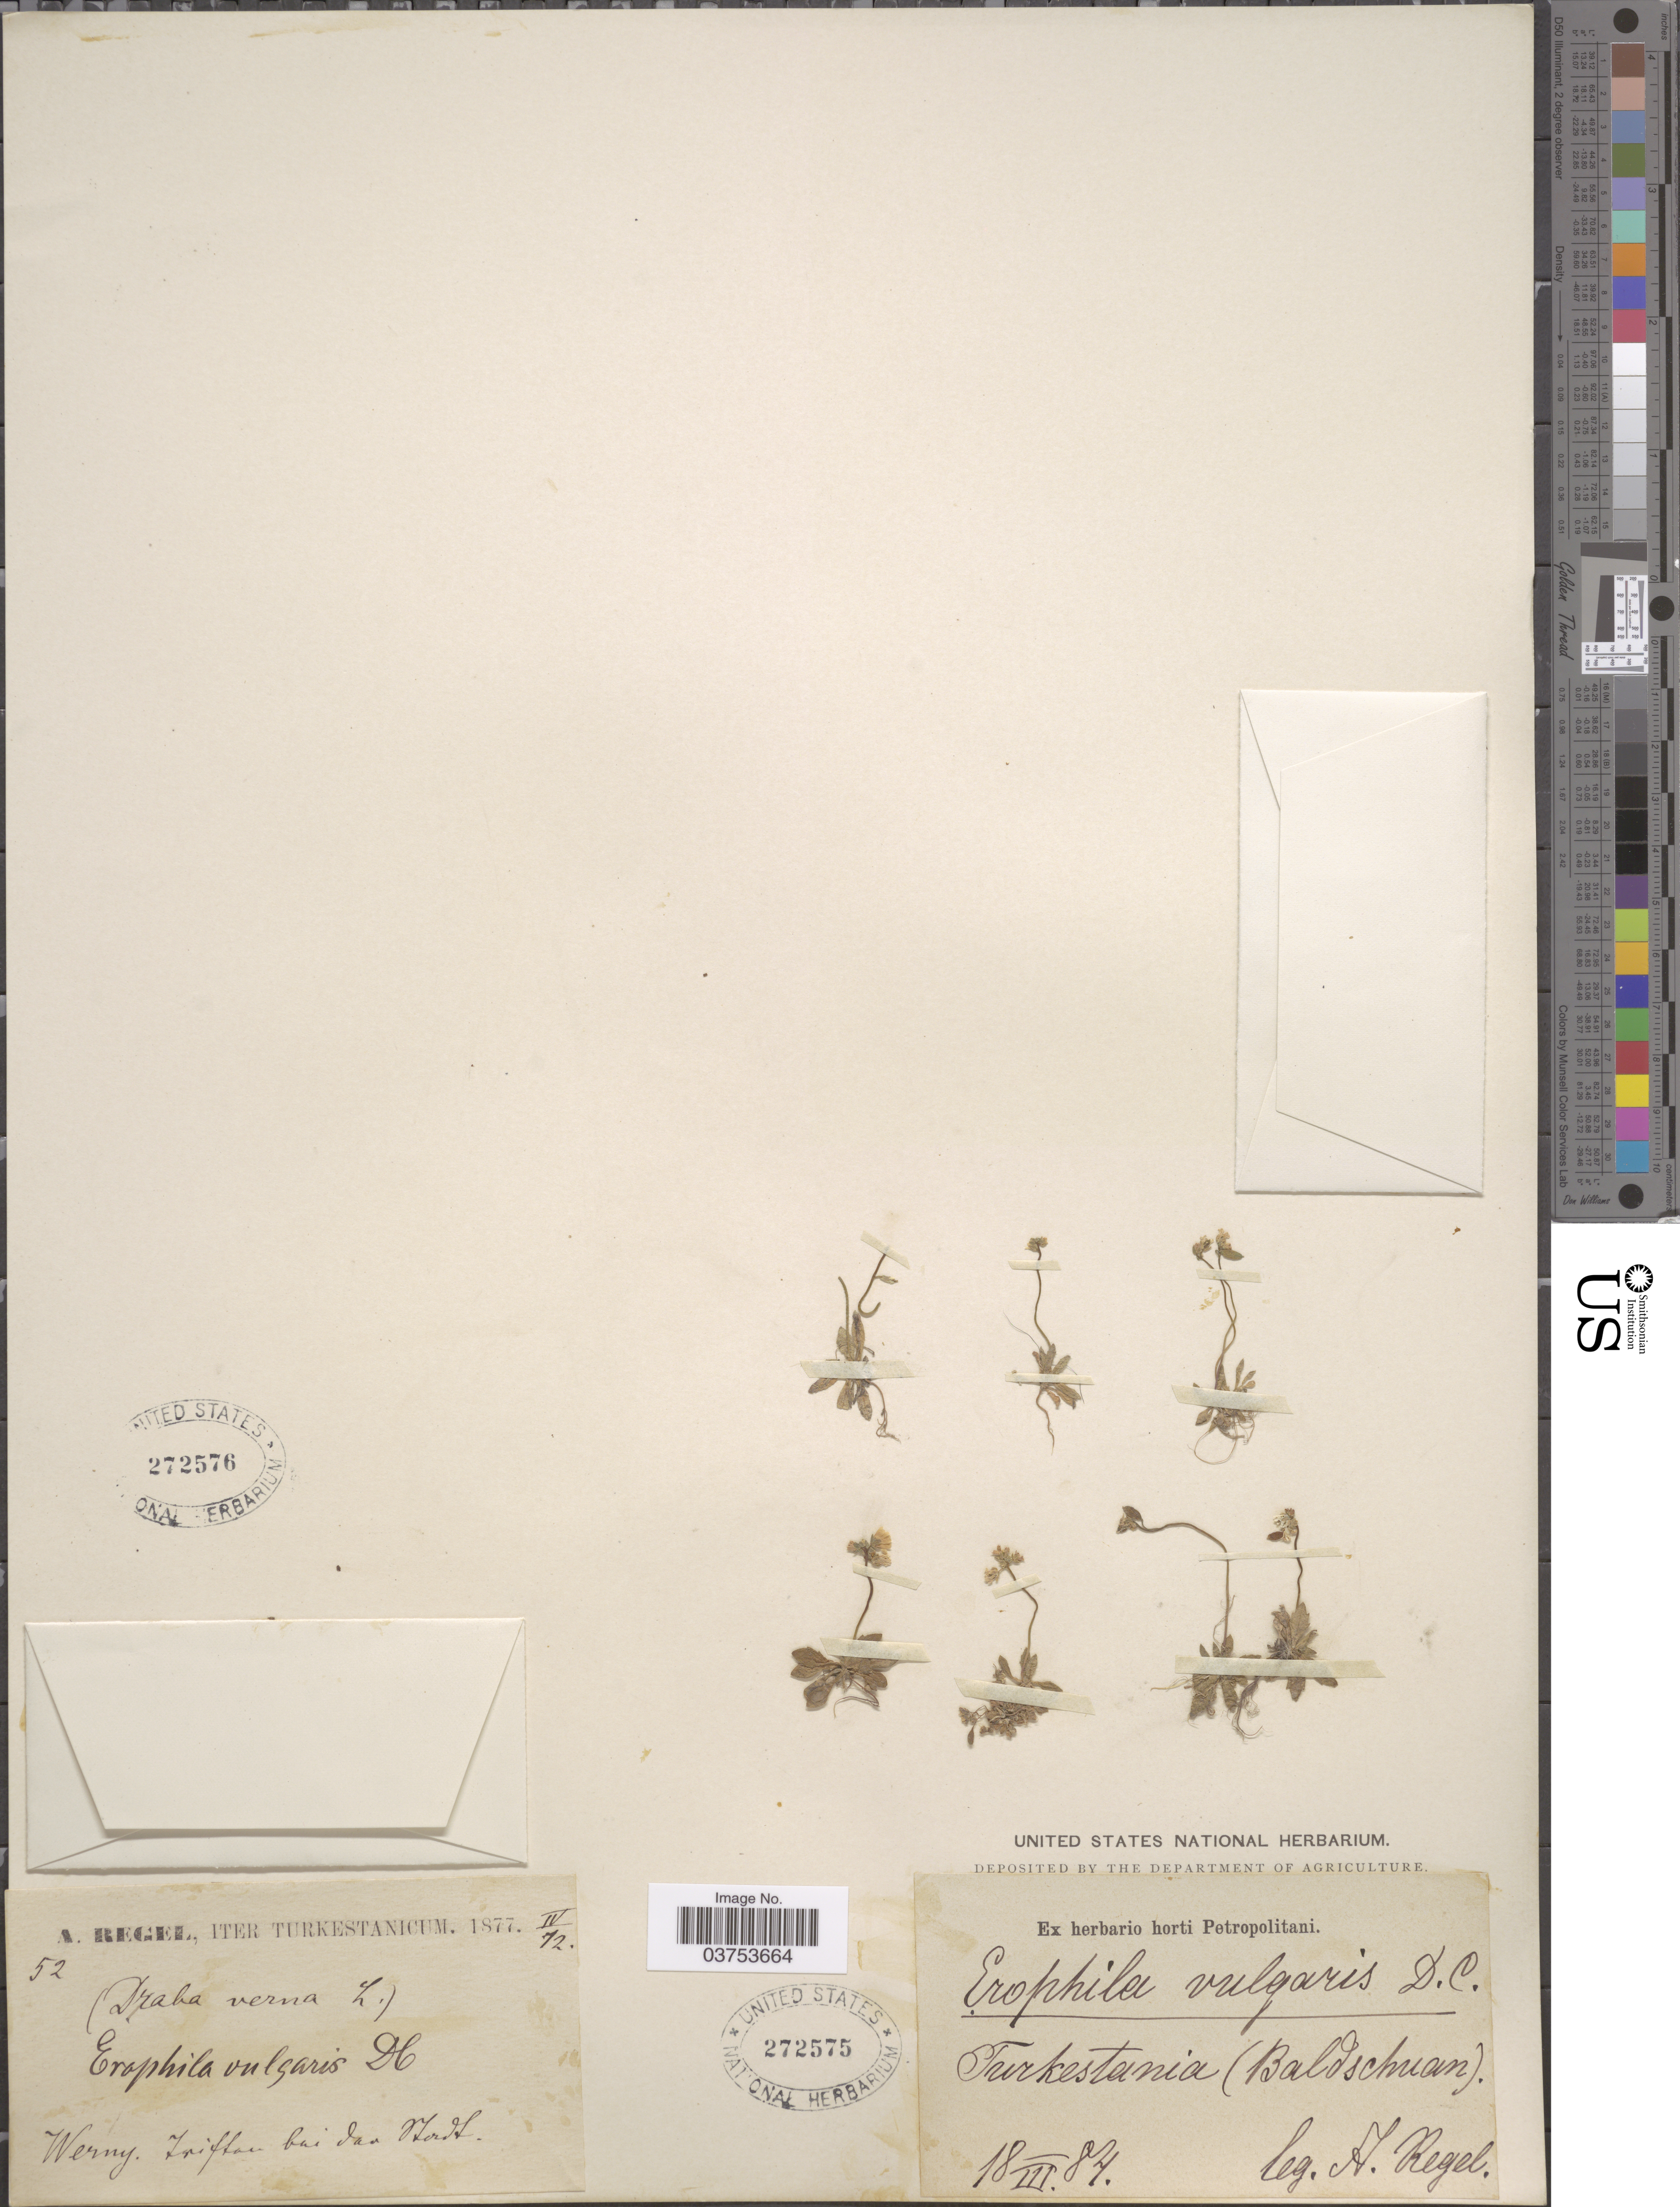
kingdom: Plantae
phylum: Tracheophyta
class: Magnoliopsida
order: Brassicales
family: Brassicaceae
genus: Erophila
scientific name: Erophila verna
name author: (L.) DC.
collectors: A. Regel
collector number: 52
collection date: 1877-04-12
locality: Iter Turkestanicum. Werny. Zniffan bai dau Jlordt. [interpreted]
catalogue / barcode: US 272576